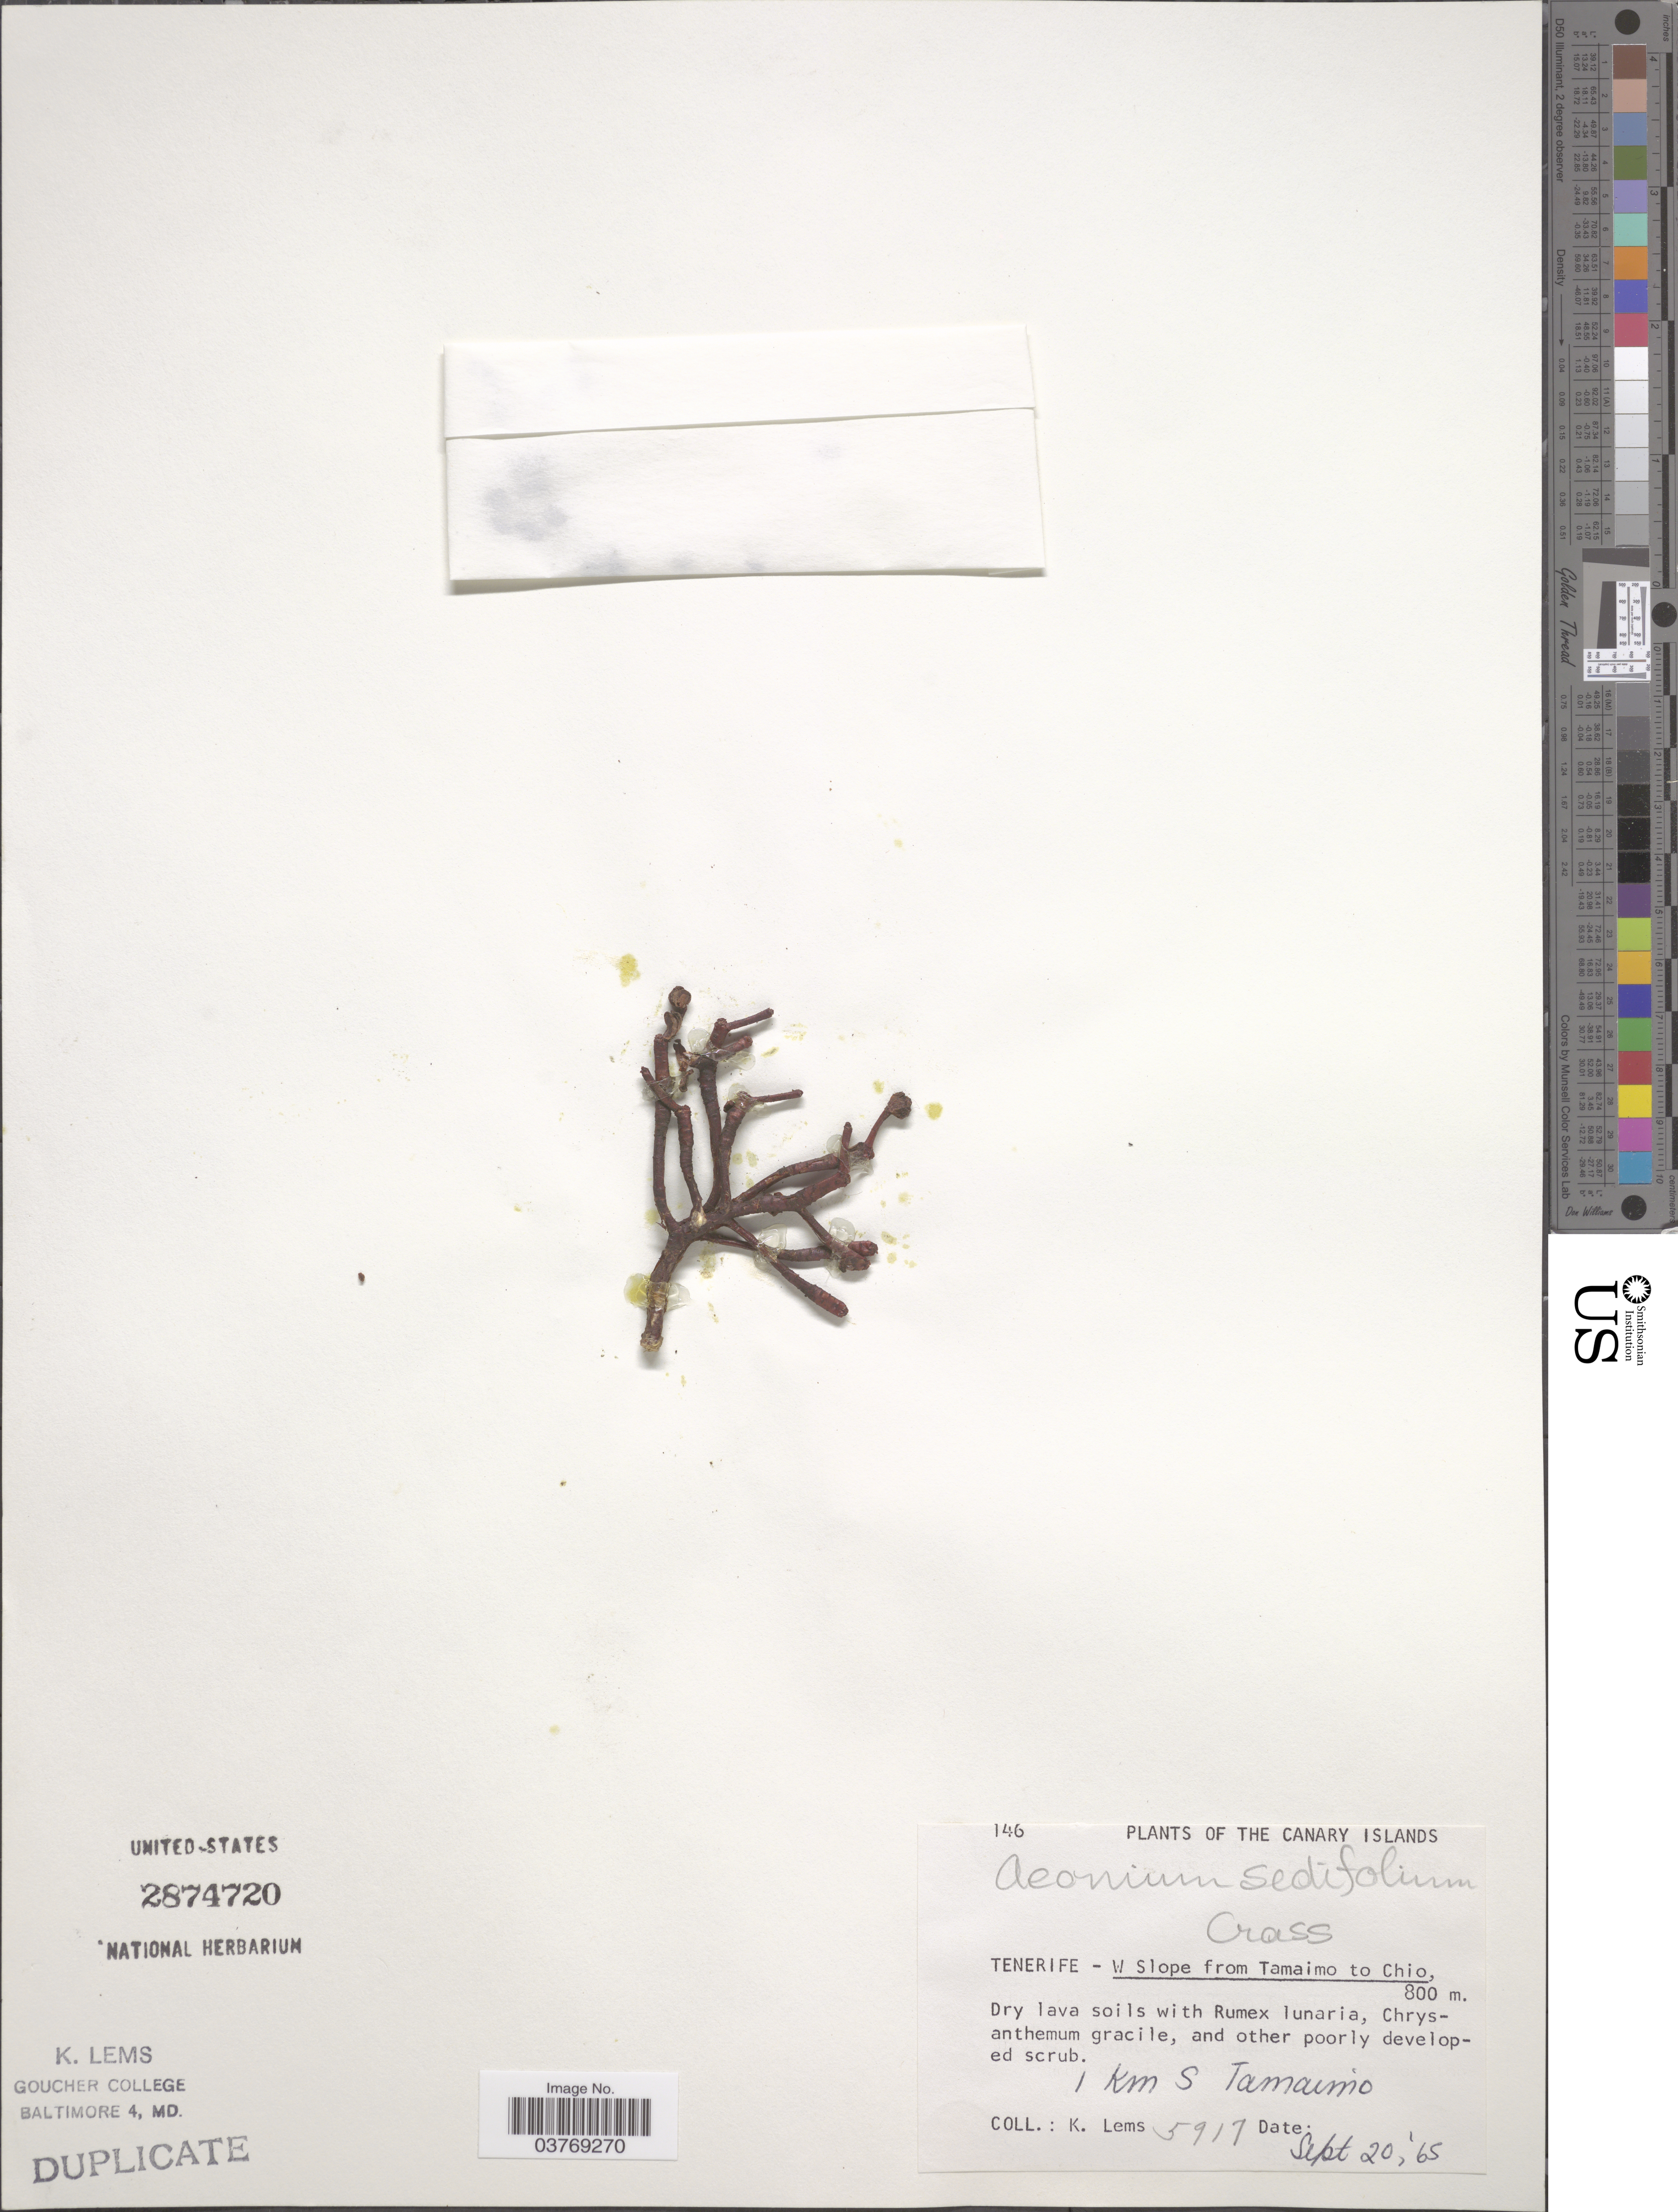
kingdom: Plantae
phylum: Tracheophyta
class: Magnoliopsida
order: Saxifragales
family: Crassulaceae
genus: Aeonium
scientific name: Aeonium sedifolium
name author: (Webb ex Bolle) Pit. & Proust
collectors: K. Lems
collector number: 5917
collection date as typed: Transcribed d/m/y: 20/9/65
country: Spain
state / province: Canarias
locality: The Canary Islands. Tenerife - W Slope from Tamaimo to Chio.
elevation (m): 800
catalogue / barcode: US 2874720